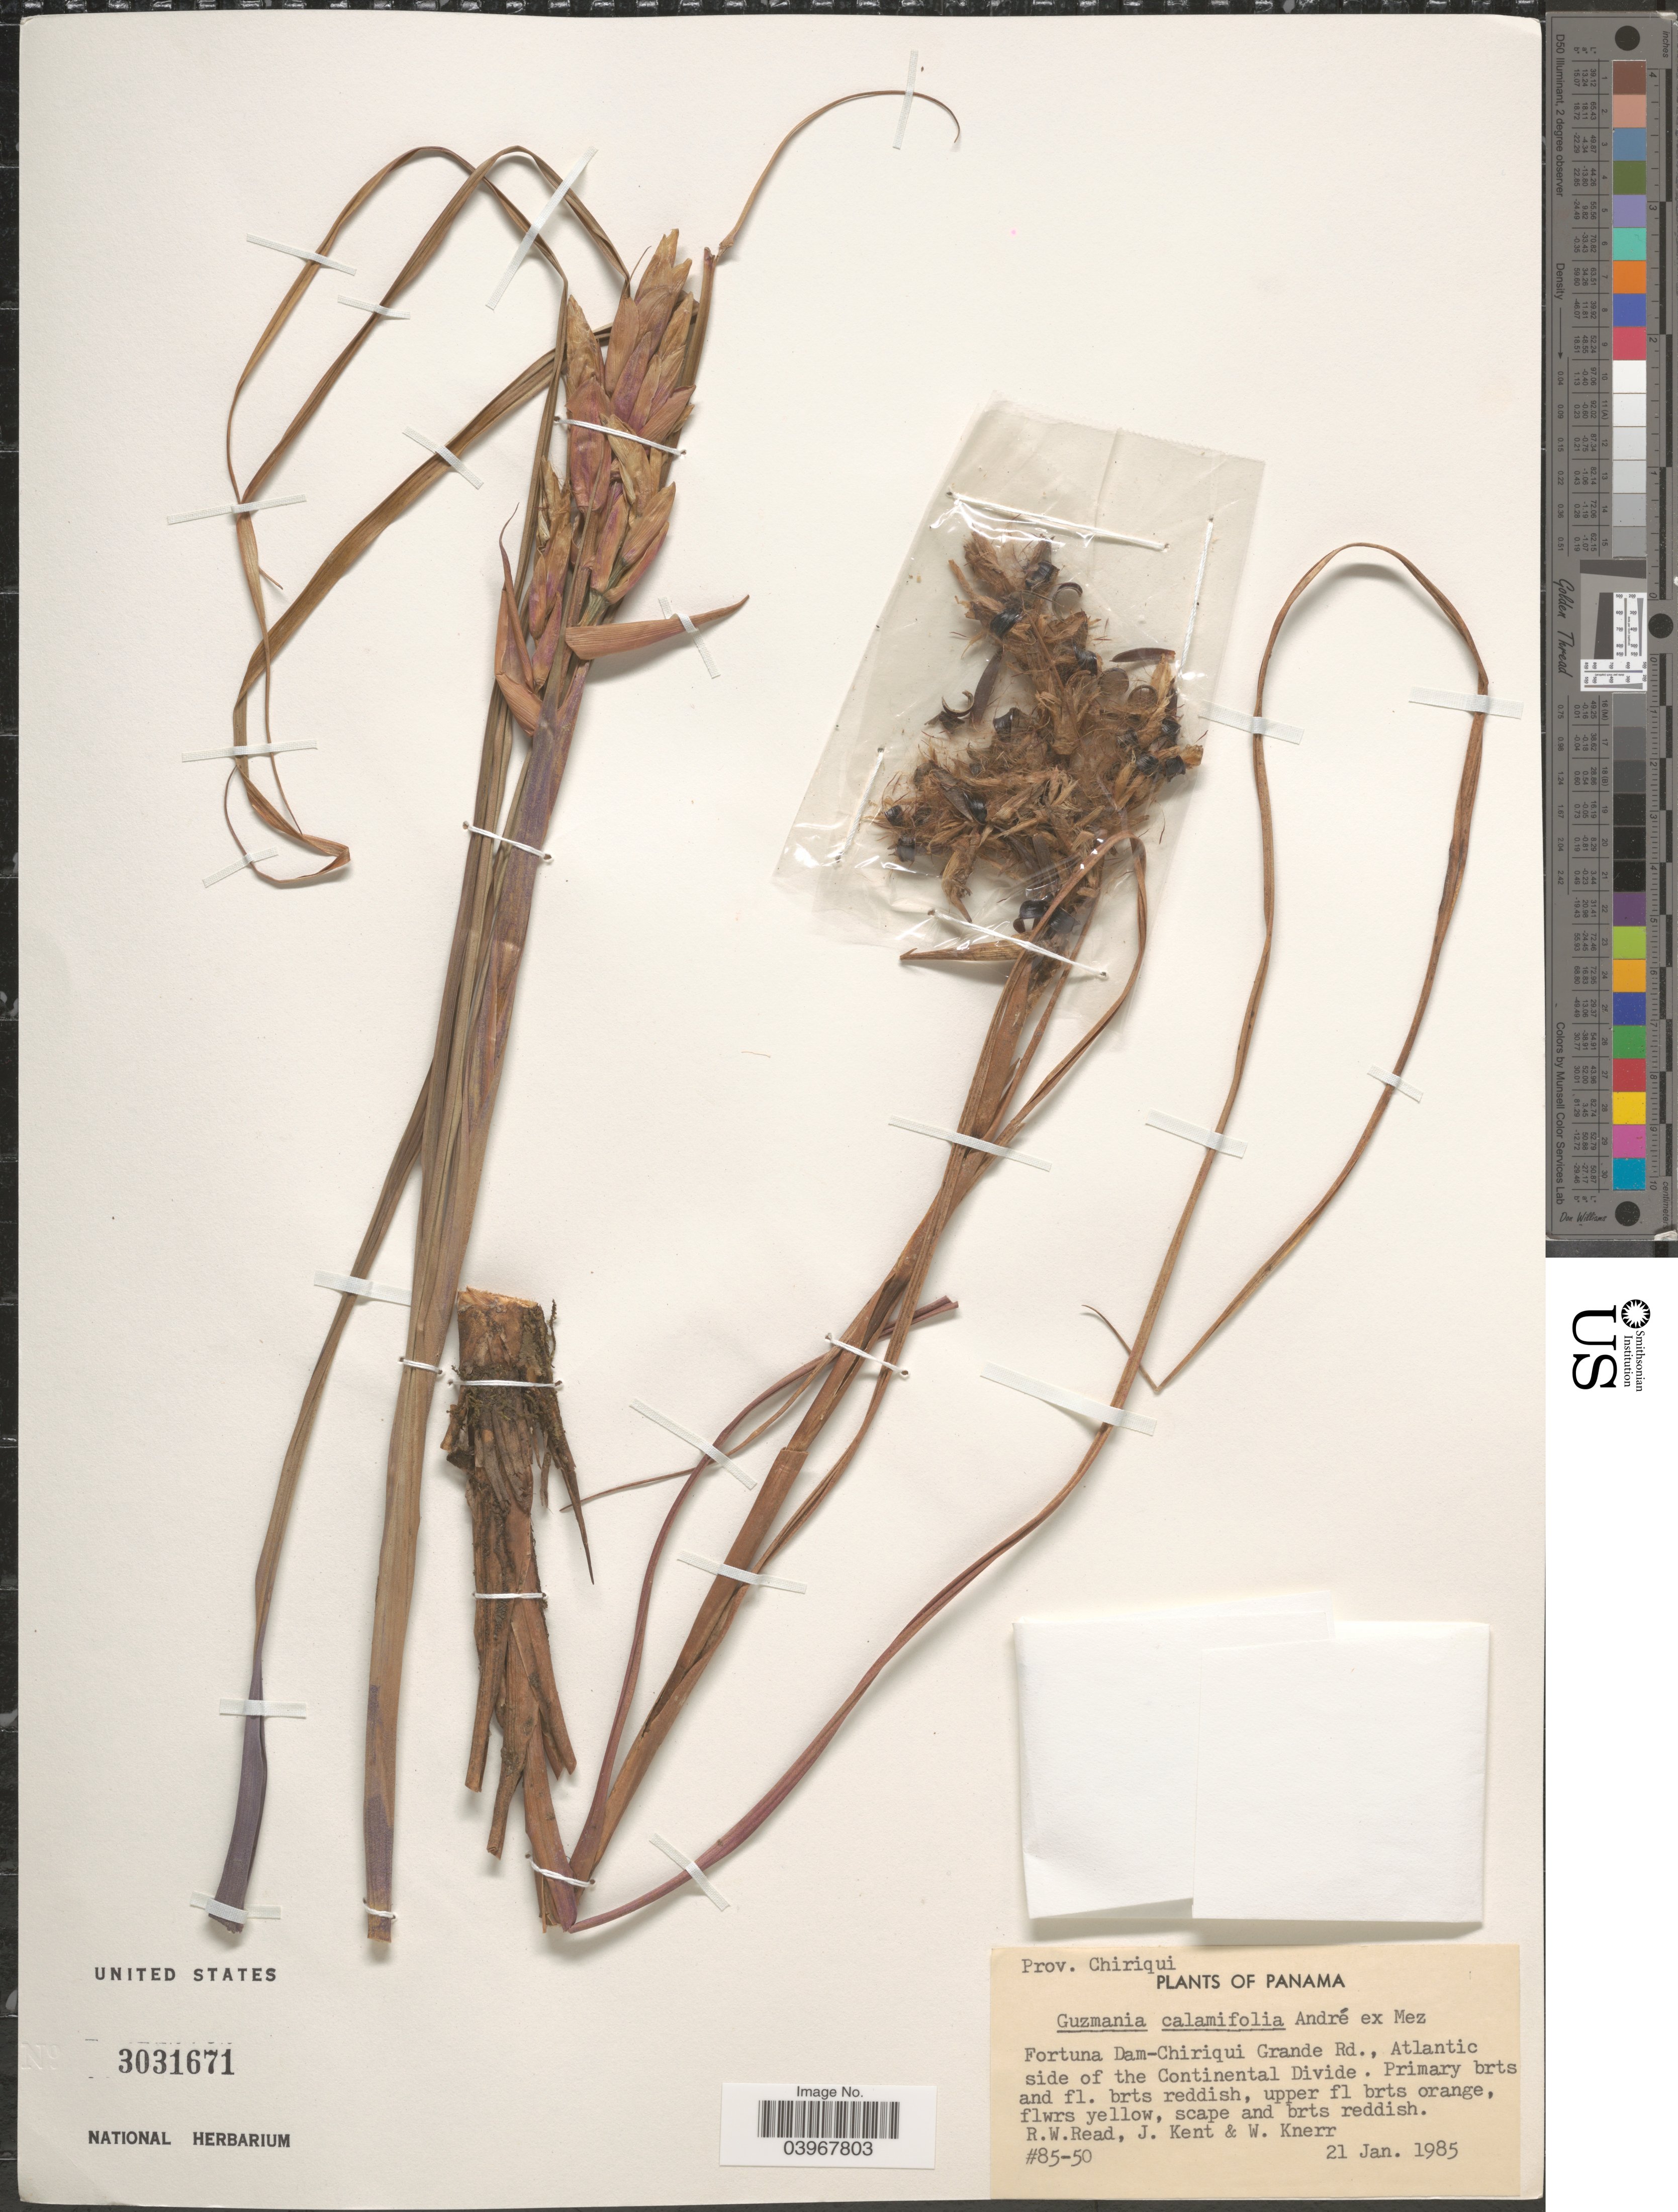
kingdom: Plantae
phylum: Tracheophyta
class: Liliopsida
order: Poales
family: Bromeliaceae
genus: Guzmania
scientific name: Guzmania calamifolia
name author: André ex Mez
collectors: R. W. Read, J. Kent & W. Knerr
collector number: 85-50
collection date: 1985-01-21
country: Panama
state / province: Chiriqui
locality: Fortuna Dam-Chiriqui Grande Rd., Atlantic side of the Continental Divide.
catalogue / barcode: US 3031671